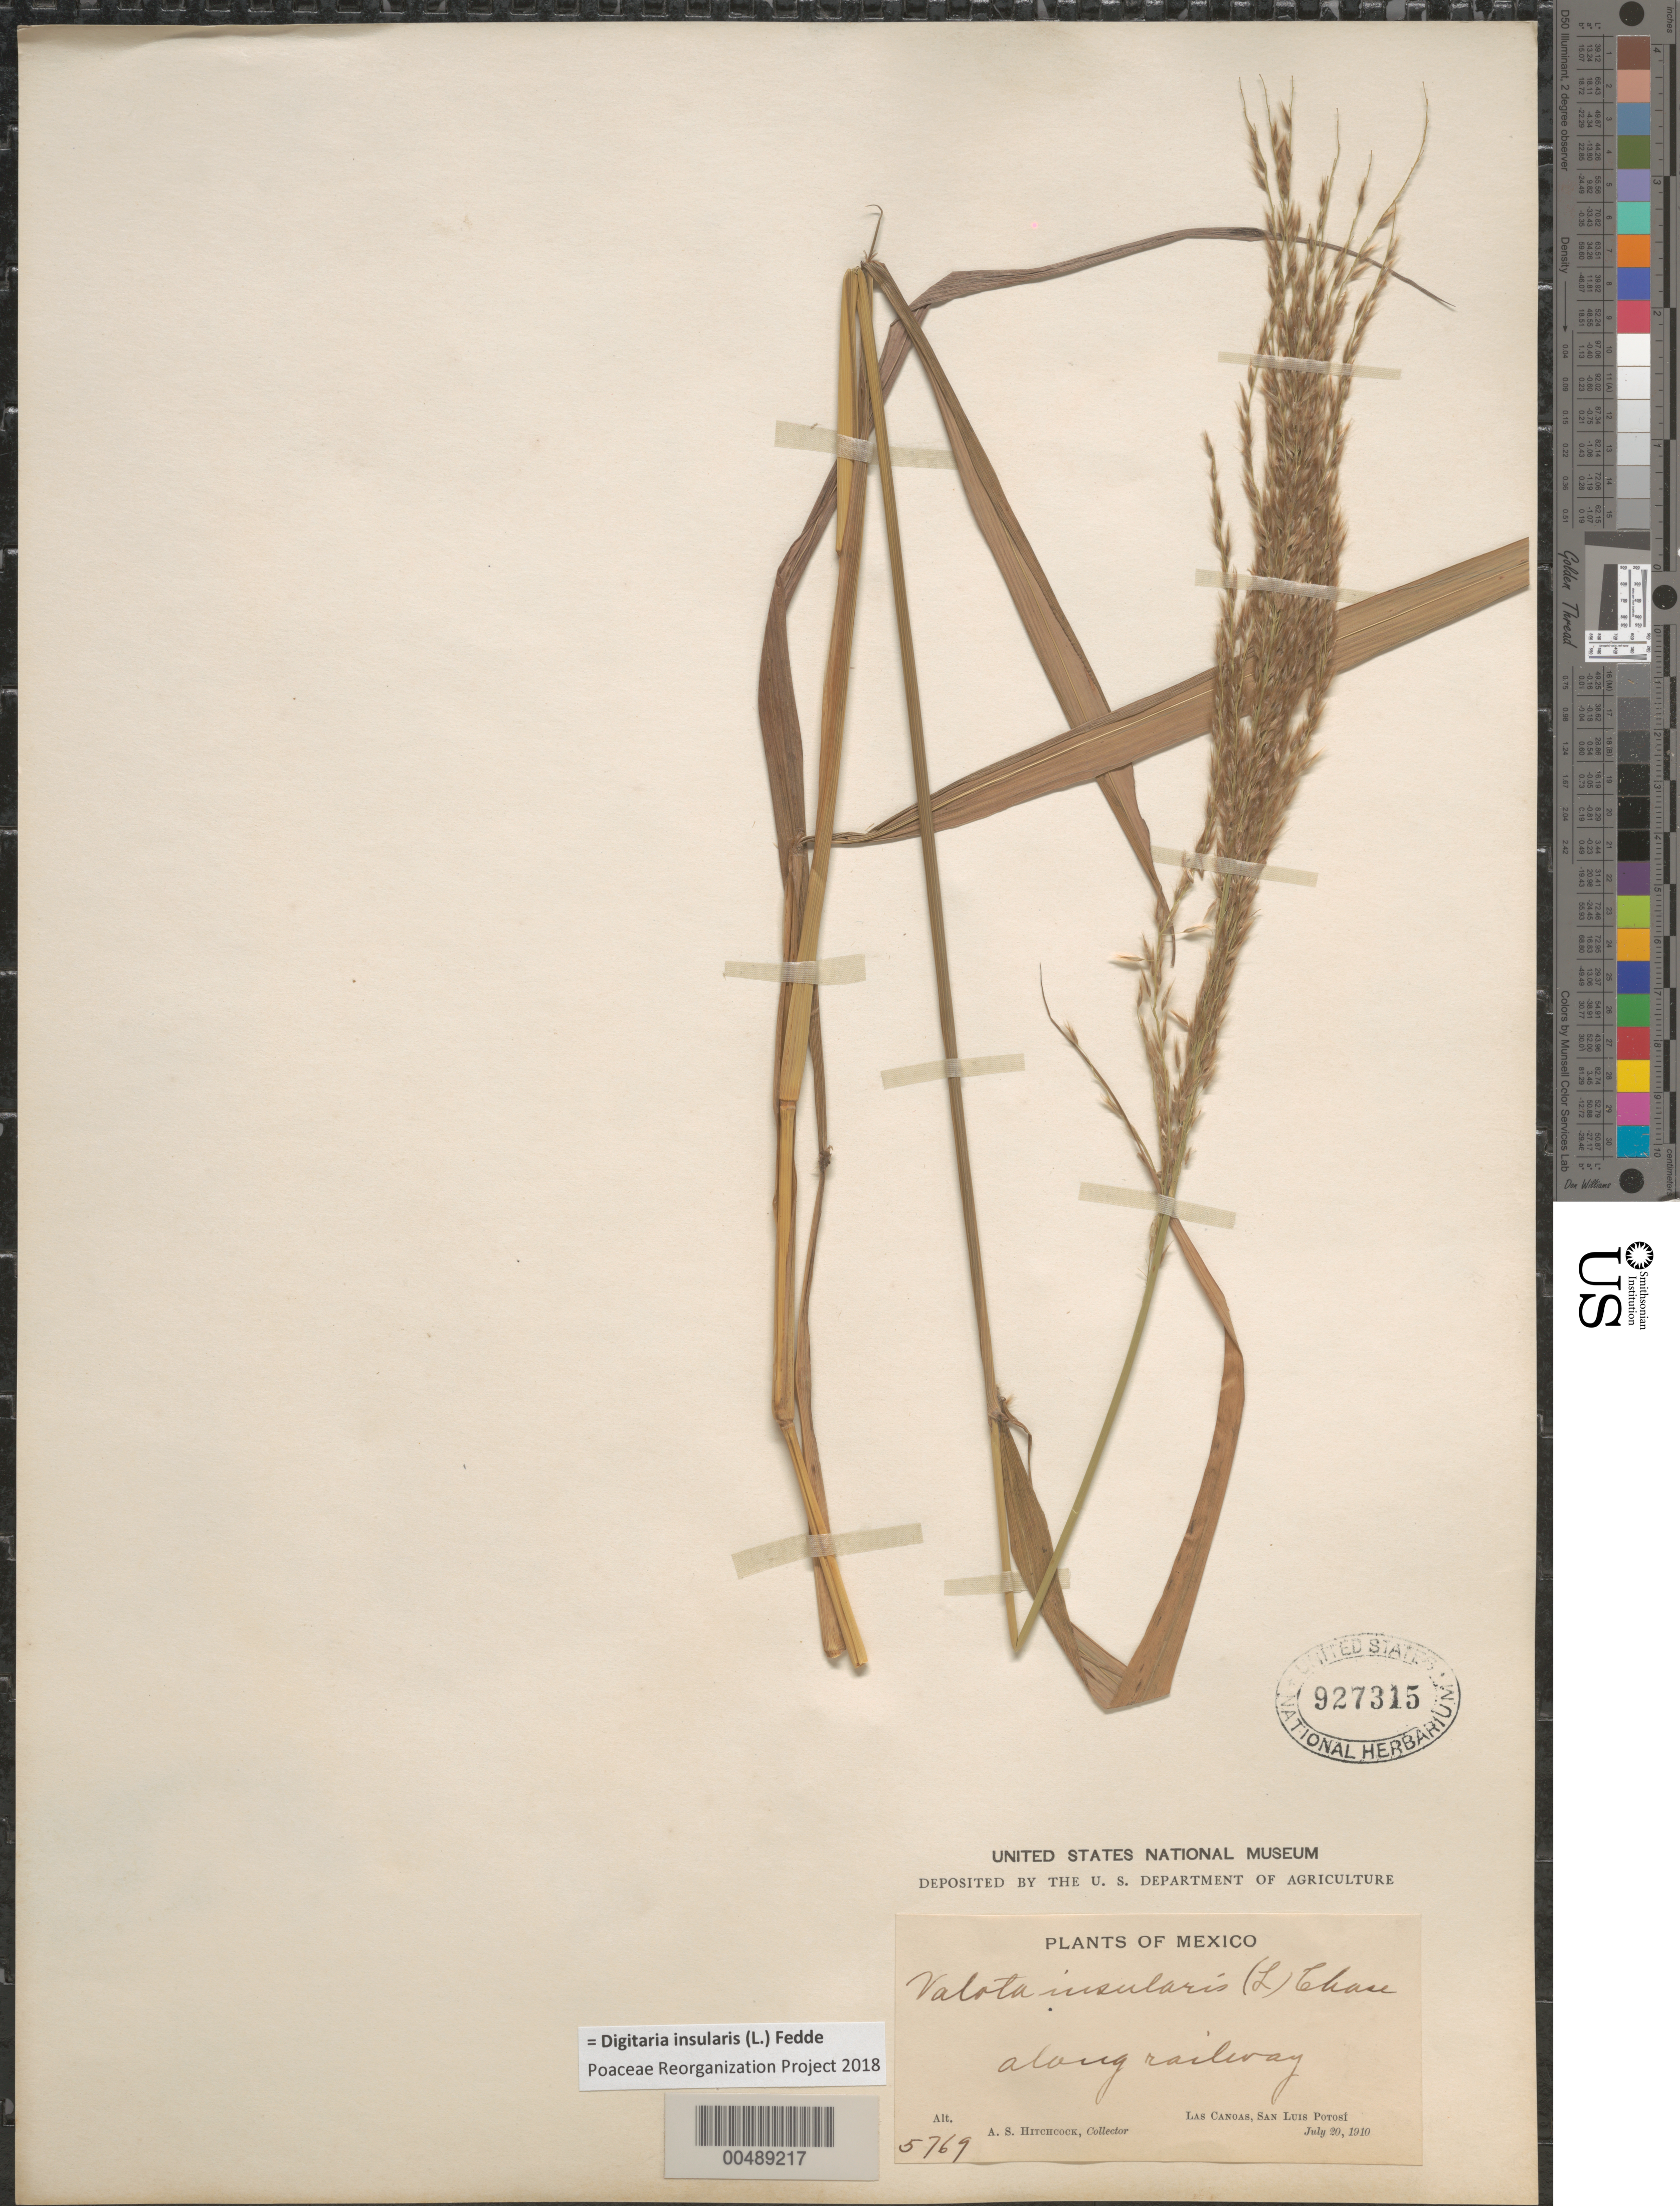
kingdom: Plantae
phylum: Tracheophyta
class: Liliopsida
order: Poales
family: Poaceae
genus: Digitaria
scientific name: Digitaria insularis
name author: (L.) Fedde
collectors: A. S. Hitchcock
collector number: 5769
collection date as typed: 20 Jul 1910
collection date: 1910-07-20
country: Mexico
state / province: San Luis Potosi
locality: Las Canoas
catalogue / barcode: US 927315